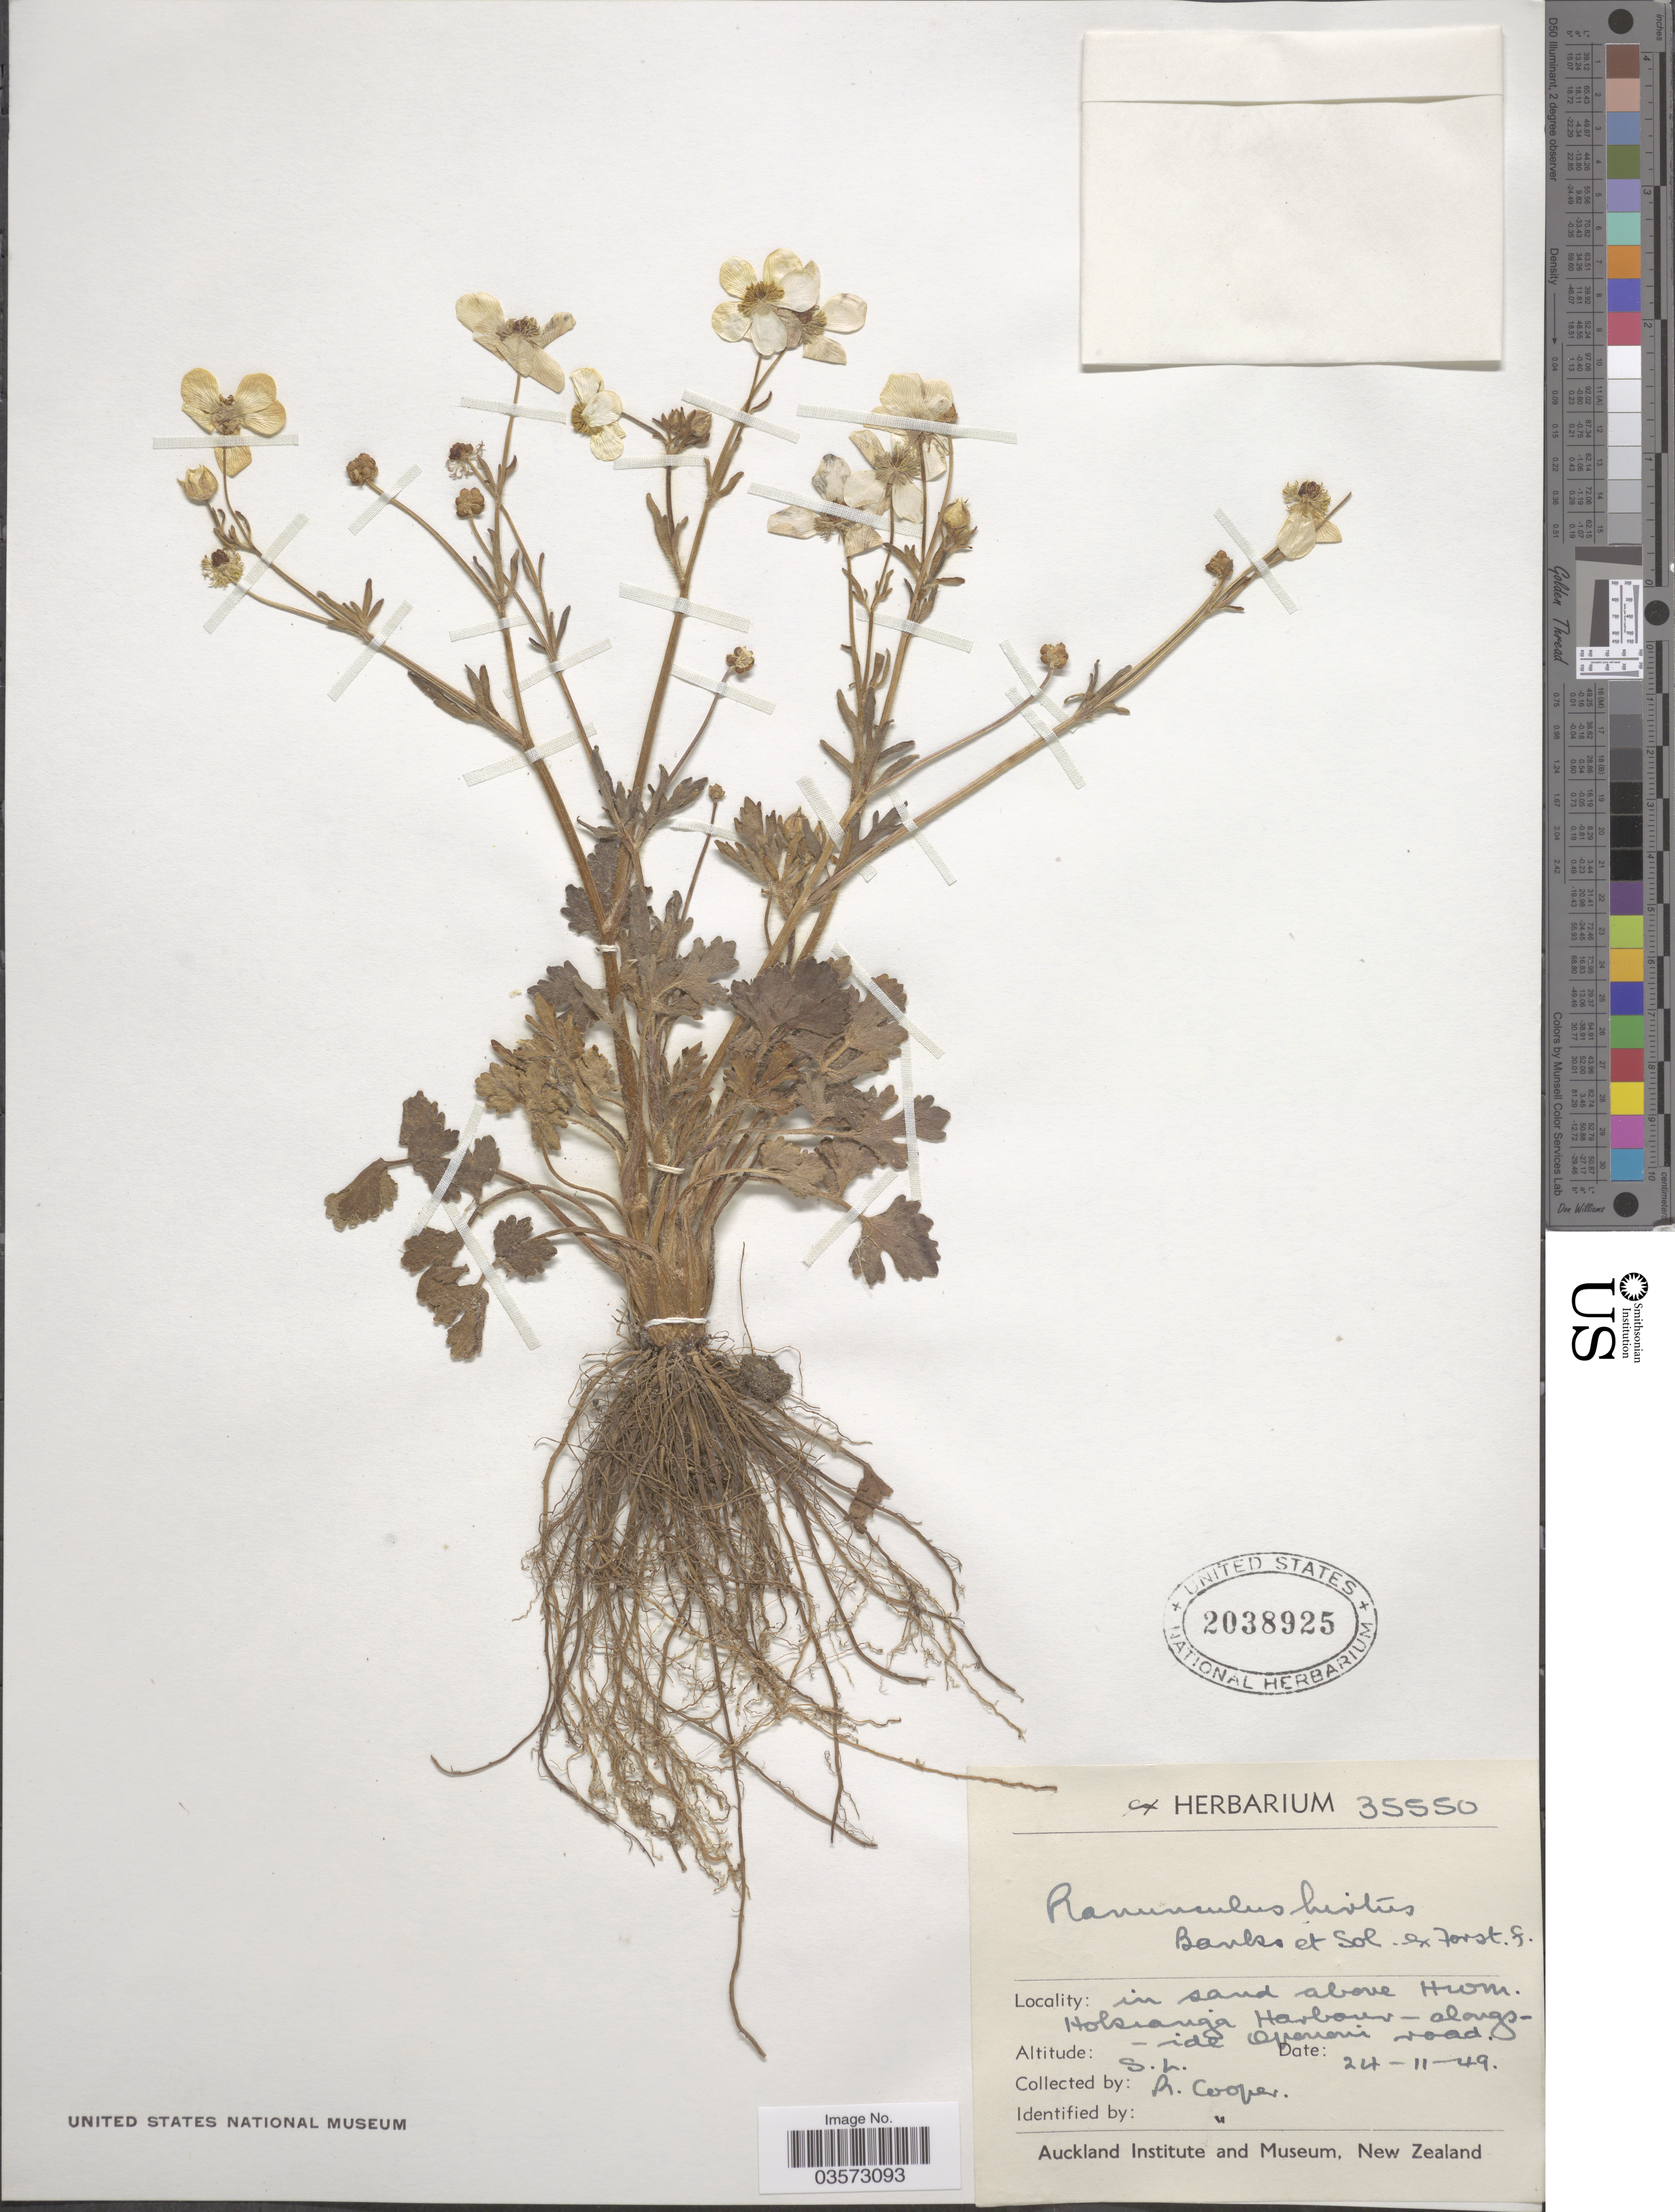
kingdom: Plantae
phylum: Tracheophyta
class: Magnoliopsida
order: Ranunculales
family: Ranunculaceae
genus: Ranunculus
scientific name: Ranunculus hirtus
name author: Banks & Sol. ex DC.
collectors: R. Cooper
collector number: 35550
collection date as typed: Transcribed d/m/y: 24/11/49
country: New Zealand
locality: In sand above Hiom. Hokianga Harbour alongside Opononi road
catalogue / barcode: US 2038925